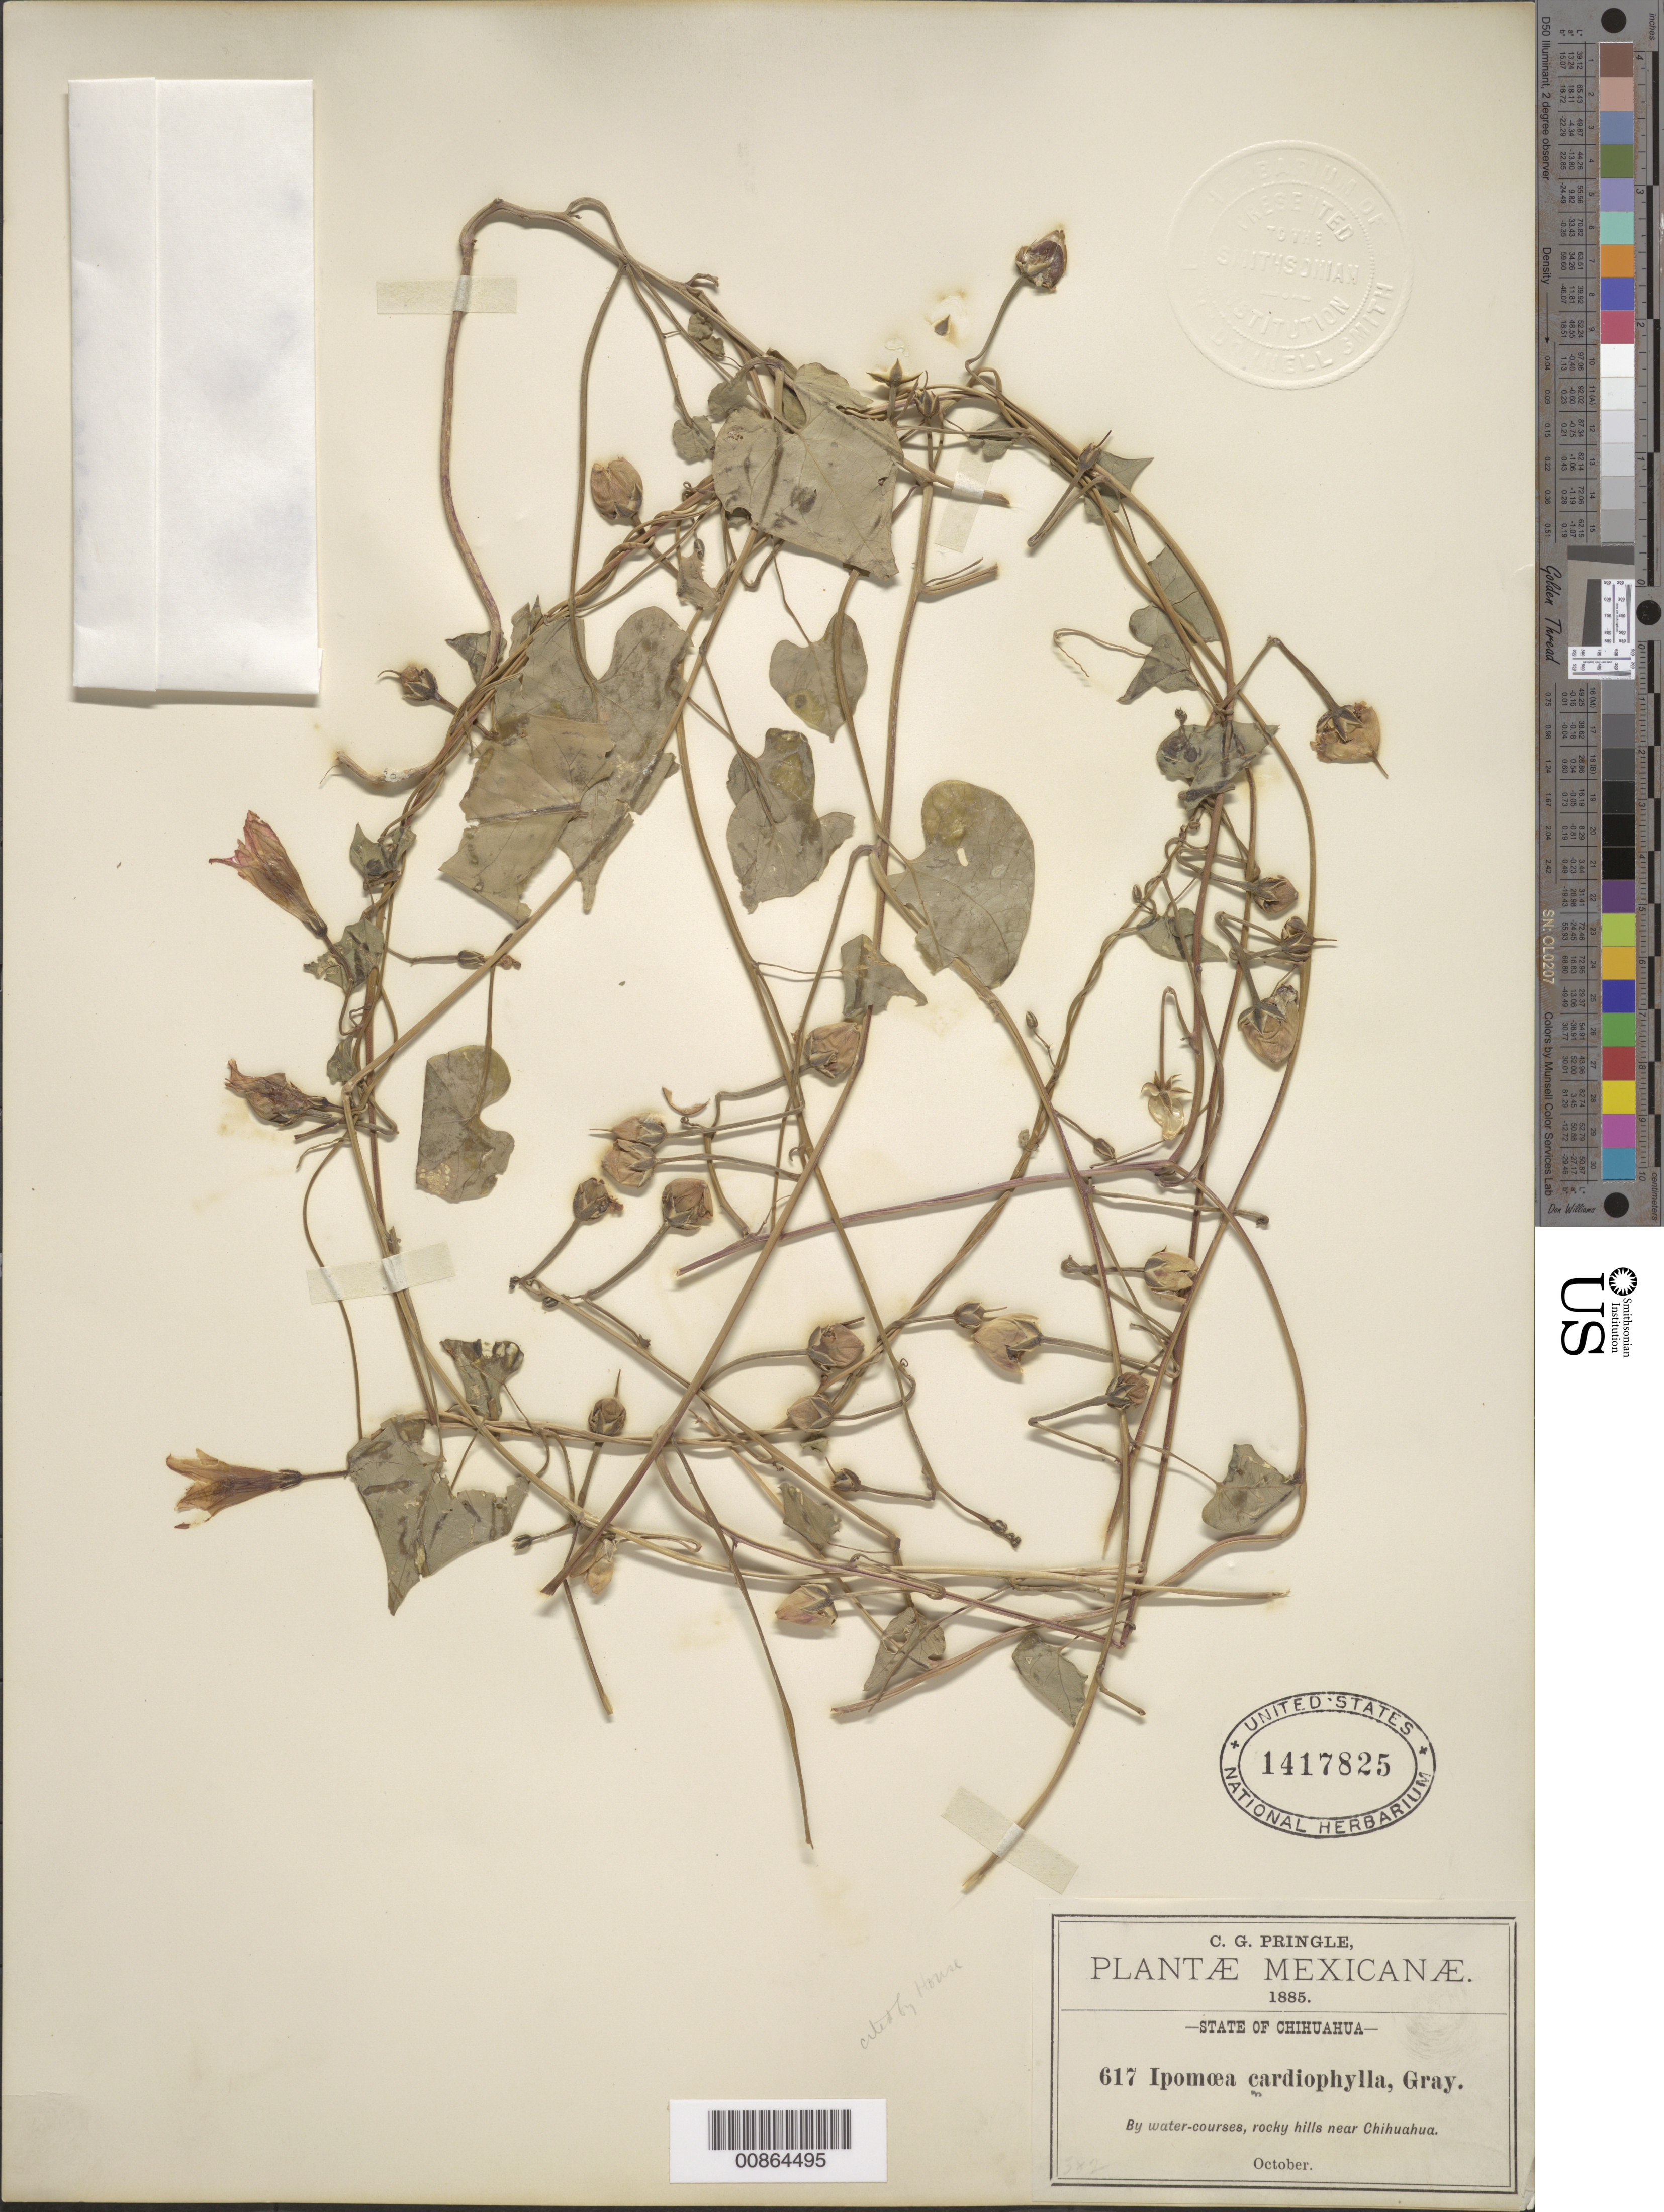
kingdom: Plantae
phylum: Tracheophyta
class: Magnoliopsida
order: Solanales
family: Convolvulaceae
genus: Ipomoea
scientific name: Ipomoea cardiophylla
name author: A. Gray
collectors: C. G. Pringle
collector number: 617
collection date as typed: Oct 1885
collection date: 1885-10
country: Mexico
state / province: Chihuahua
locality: Near Chihuahua.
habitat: By water-courses, rocky hills.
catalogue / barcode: US 1417825